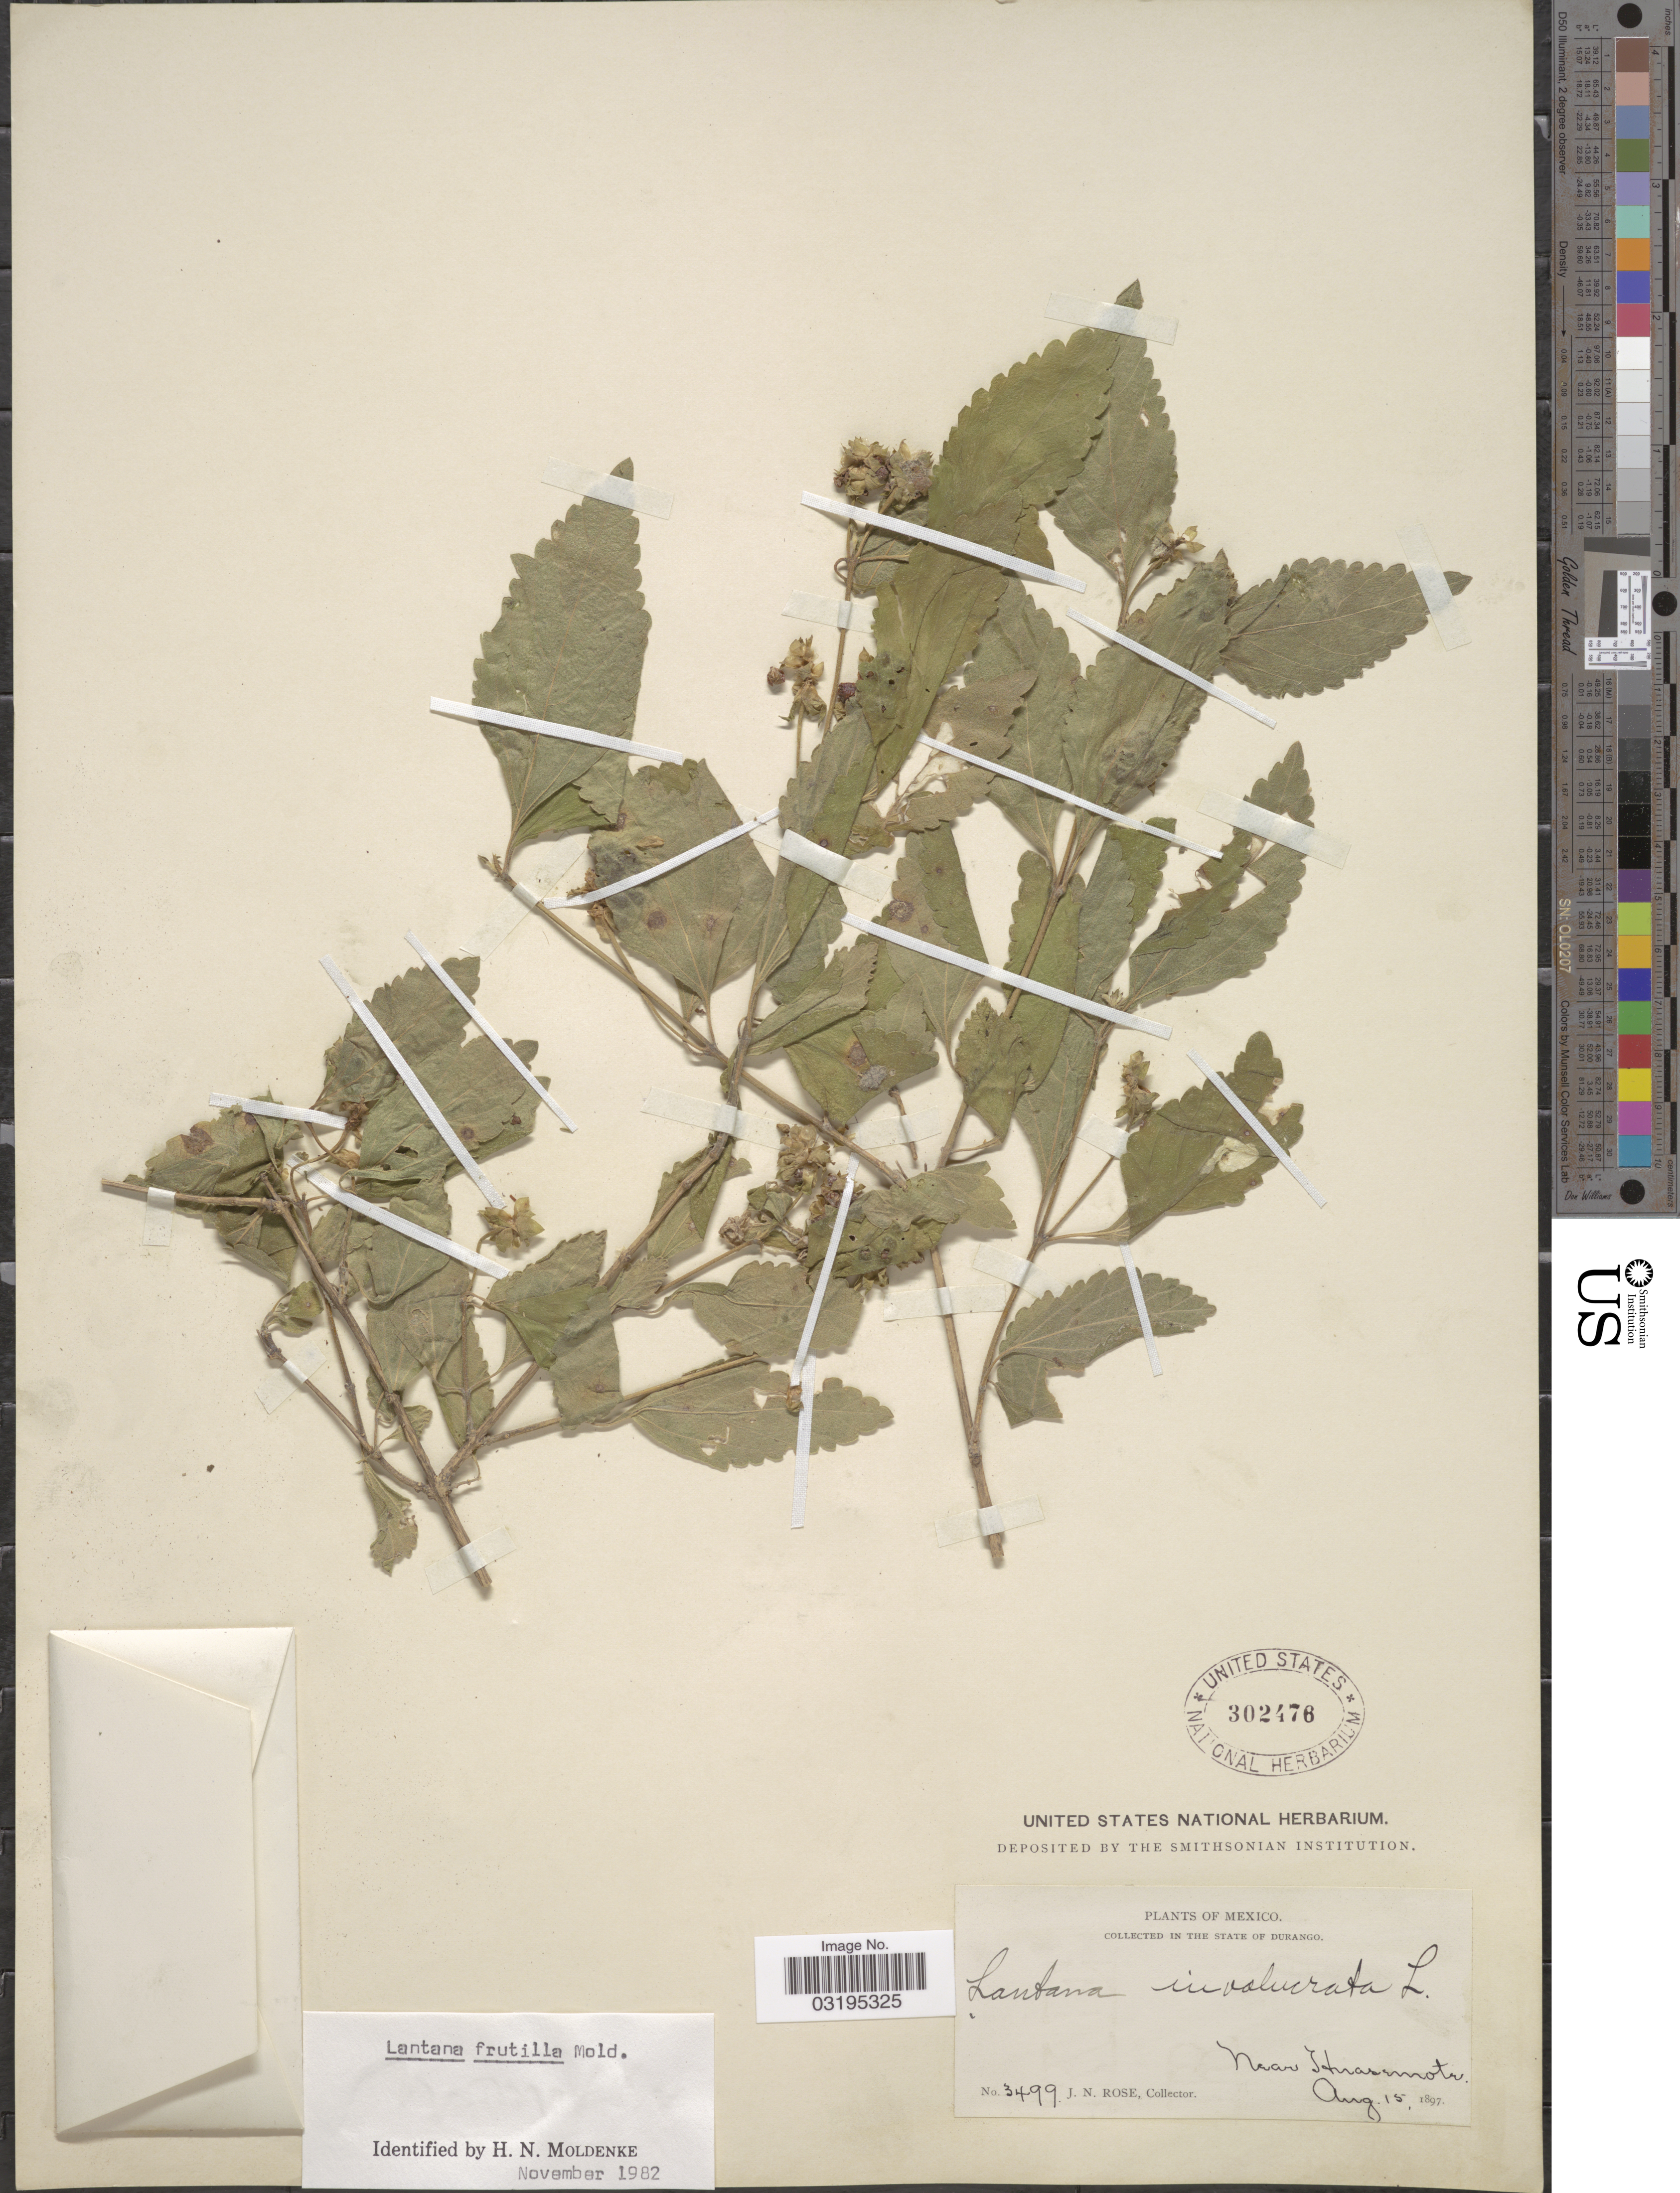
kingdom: Plantae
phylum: Tracheophyta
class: Magnoliopsida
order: Lamiales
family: Verbenaceae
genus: Lantana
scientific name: Lantana frutilla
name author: Moldenke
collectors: J. N. Rose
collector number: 3499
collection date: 1897-08-15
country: Mexico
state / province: Durango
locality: Near Huasemote.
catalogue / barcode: US 302476